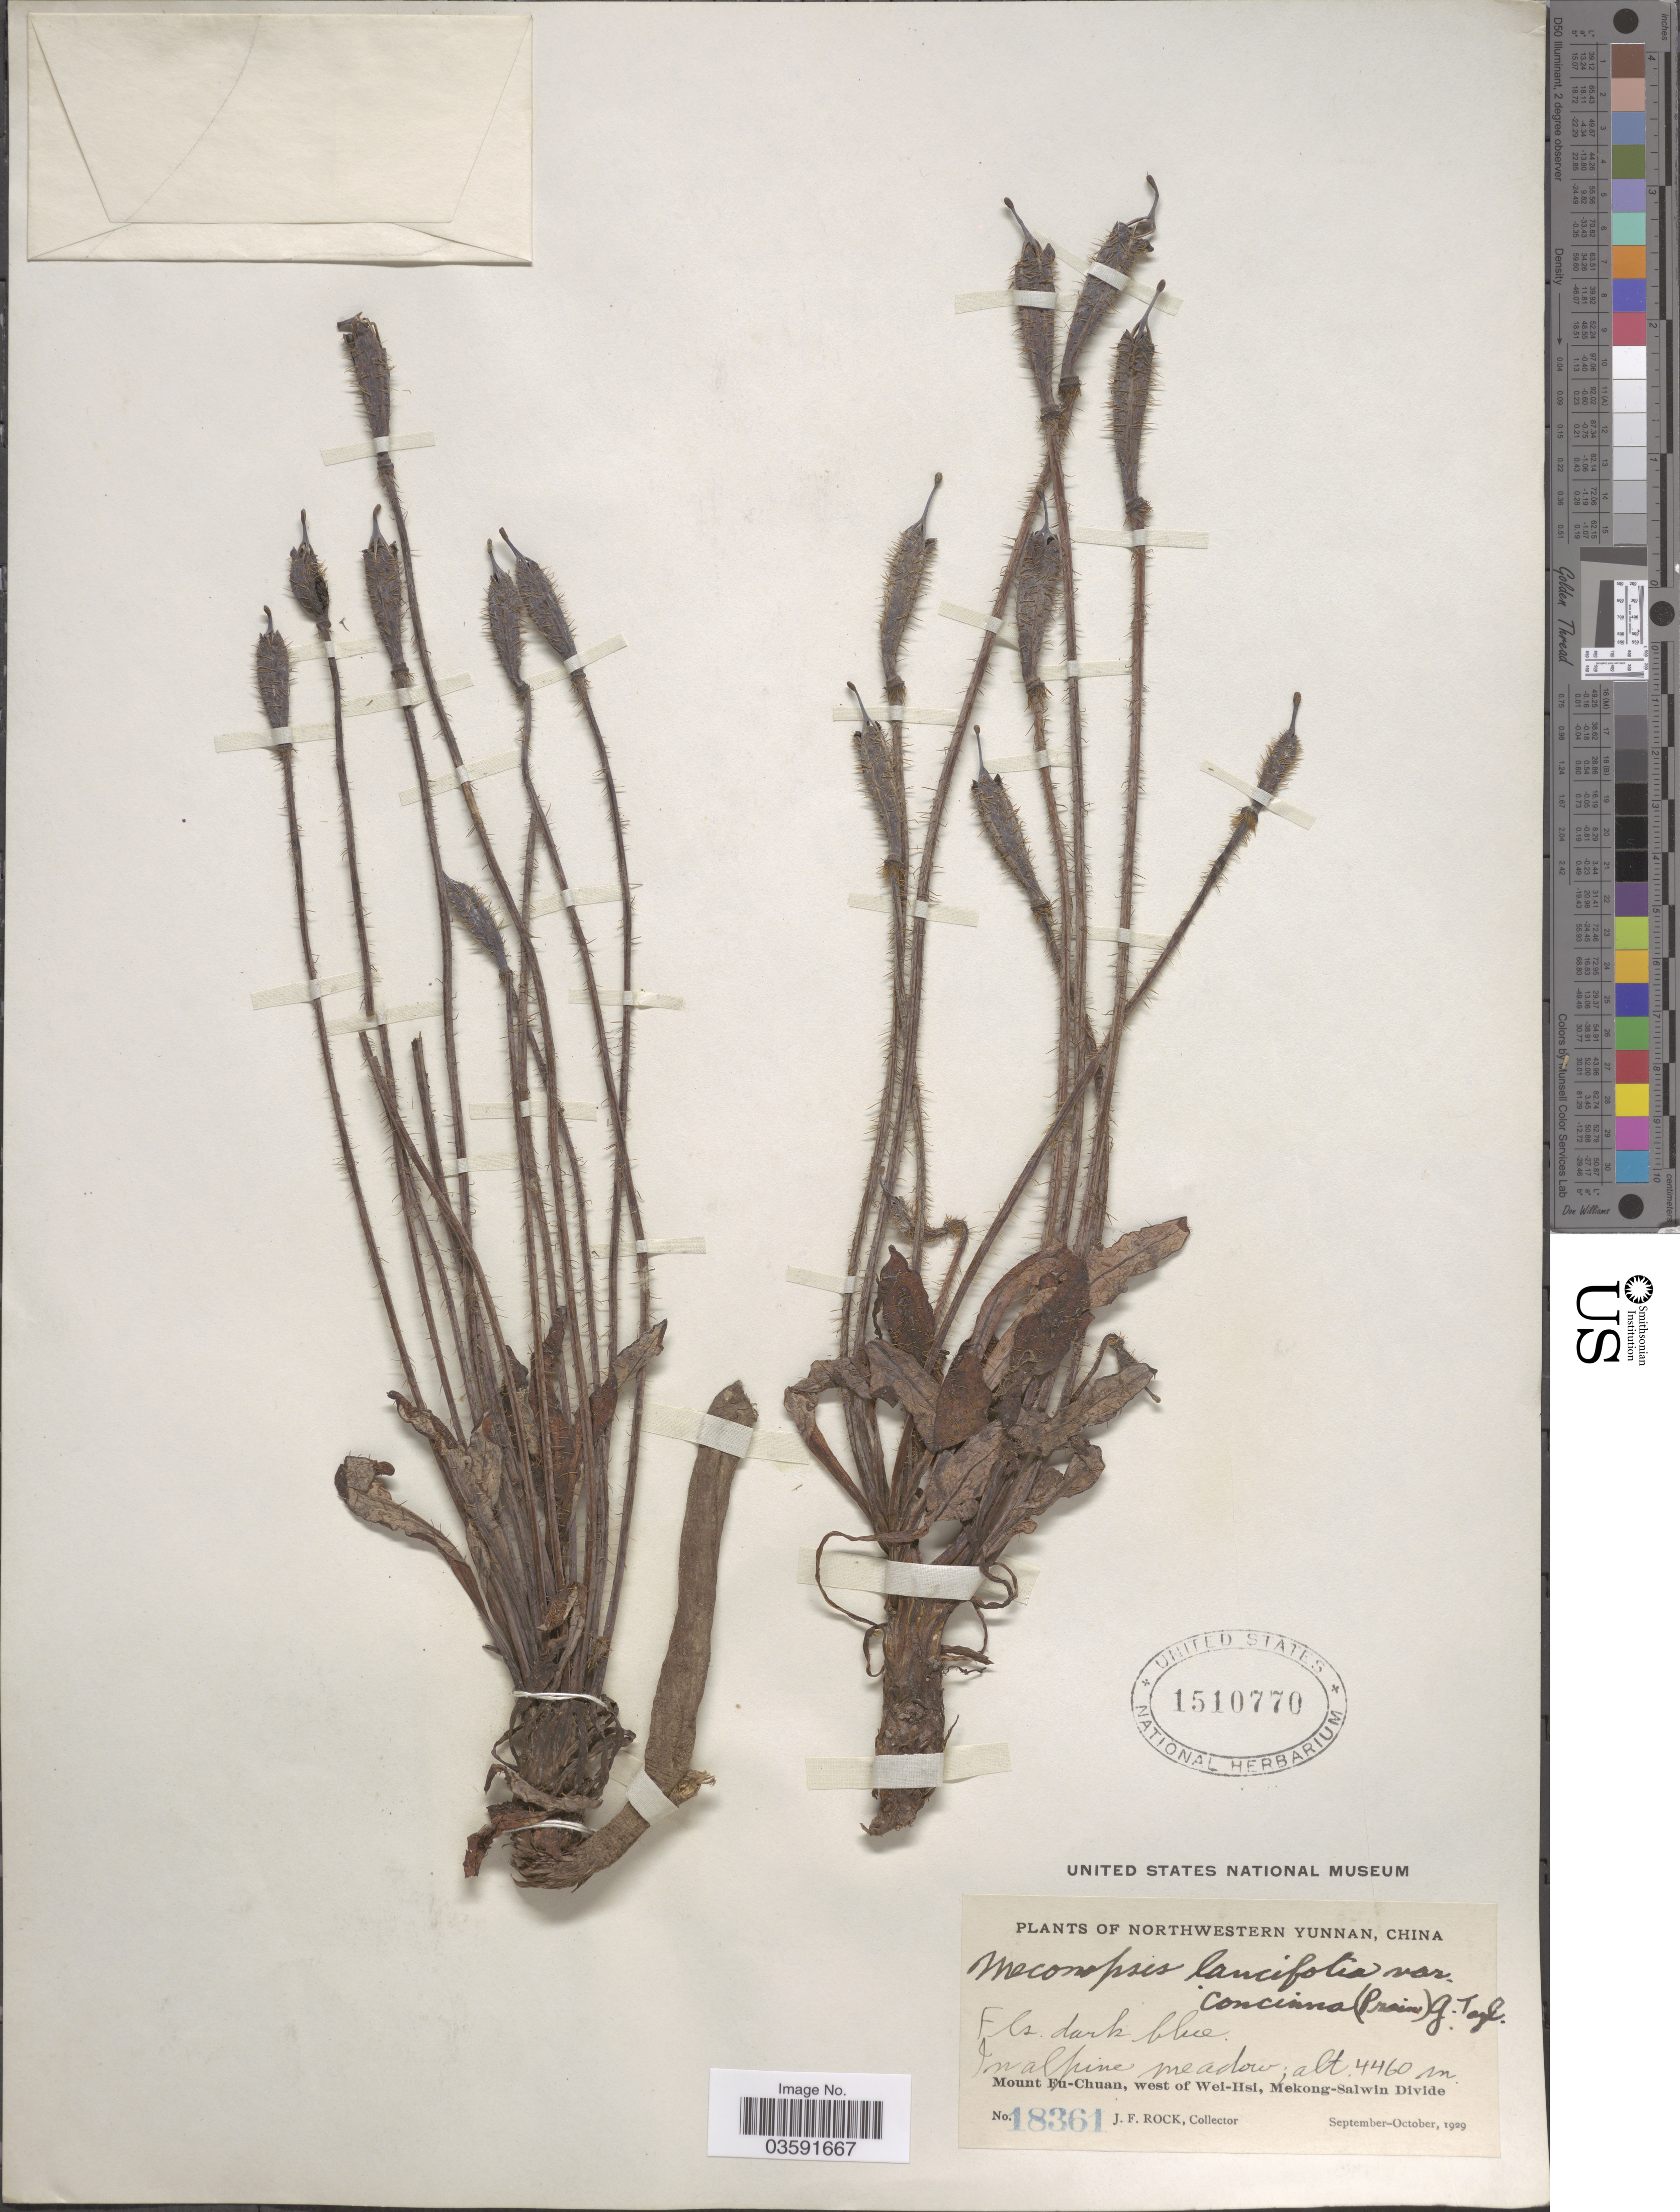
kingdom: Plantae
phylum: Tracheophyta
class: Magnoliopsida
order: Ranunculales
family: Papaveraceae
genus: Meconopsis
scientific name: Meconopsis lancifolia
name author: Franch. ex Prain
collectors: J. Rock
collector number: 18361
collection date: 1929-09/1929-10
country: China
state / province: Yunnan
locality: Northwestern Yunnan. Mount Fu-Chuan, west of Wei-Hsi, Mekong-Salwin Divide.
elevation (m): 4460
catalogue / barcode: US 1510770